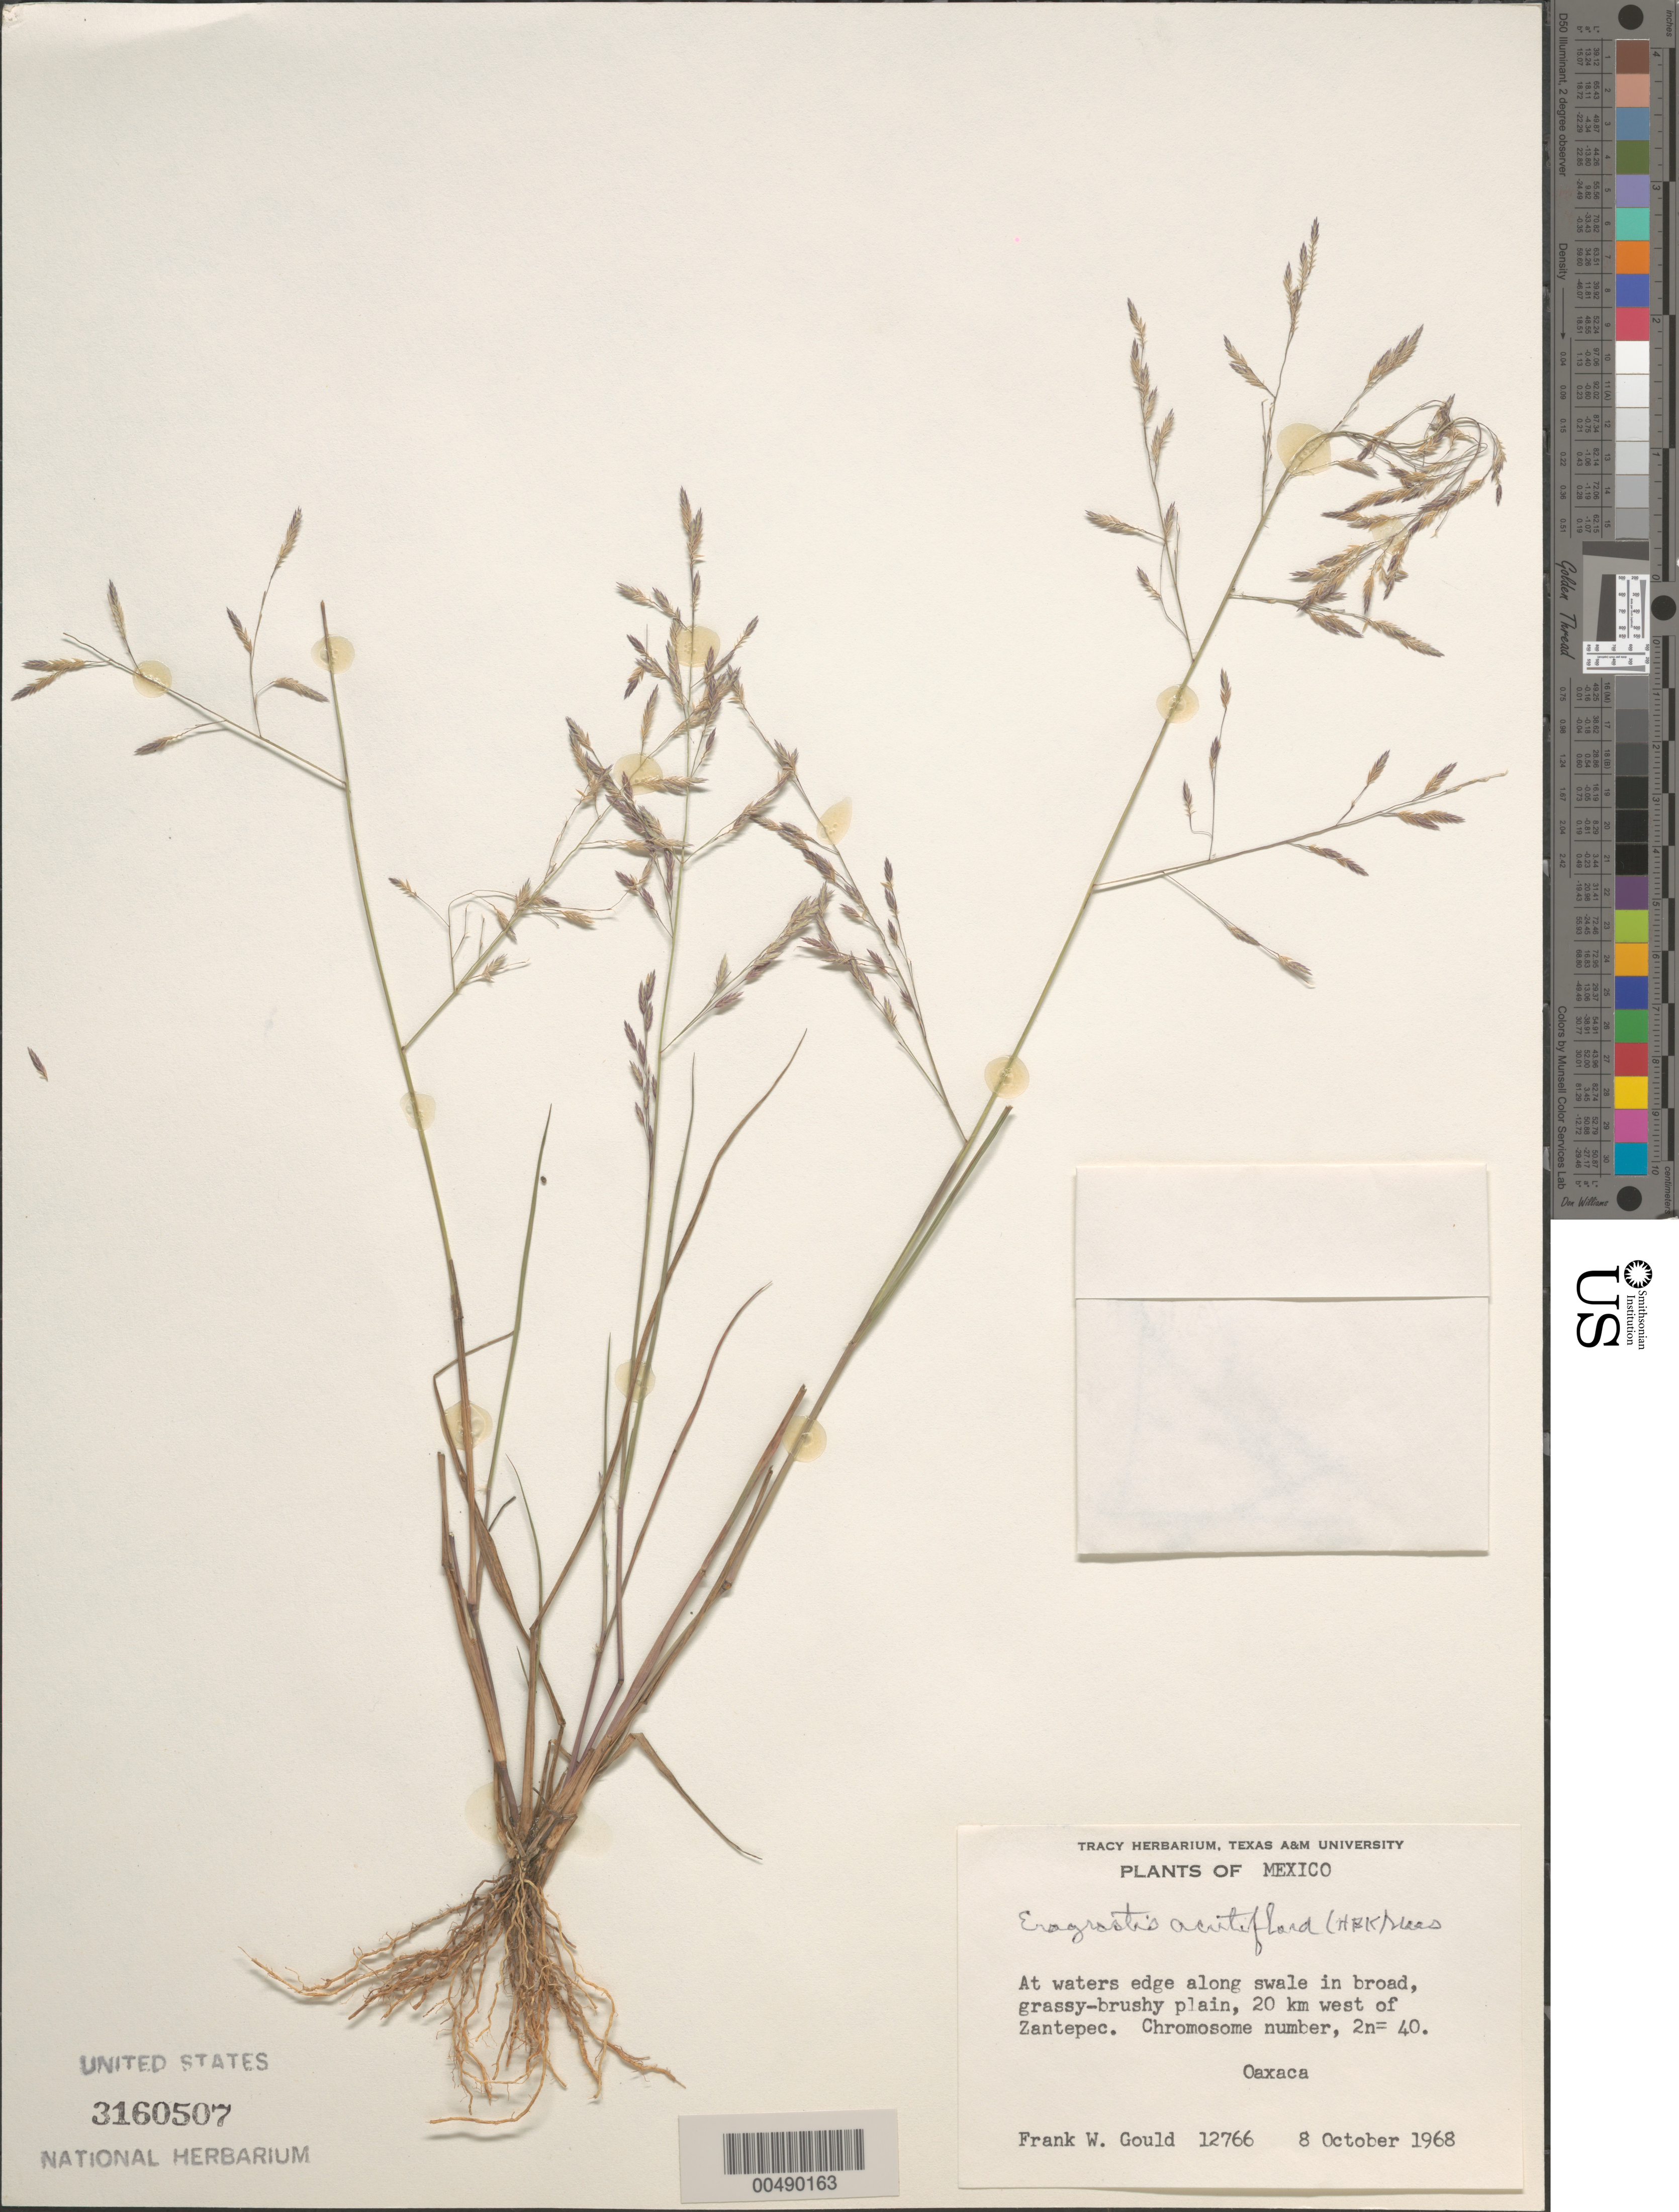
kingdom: Plantae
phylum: Tracheophyta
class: Liliopsida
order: Poales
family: Poaceae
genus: Eragrostis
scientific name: Eragrostis acutiflora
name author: (Kunth) Nees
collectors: F. W. Gould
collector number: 12766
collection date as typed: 8 Oct 1968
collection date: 1968-10-08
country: Mexico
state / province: Oaxaca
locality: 20 km W of Zantepec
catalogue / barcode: US 3160507